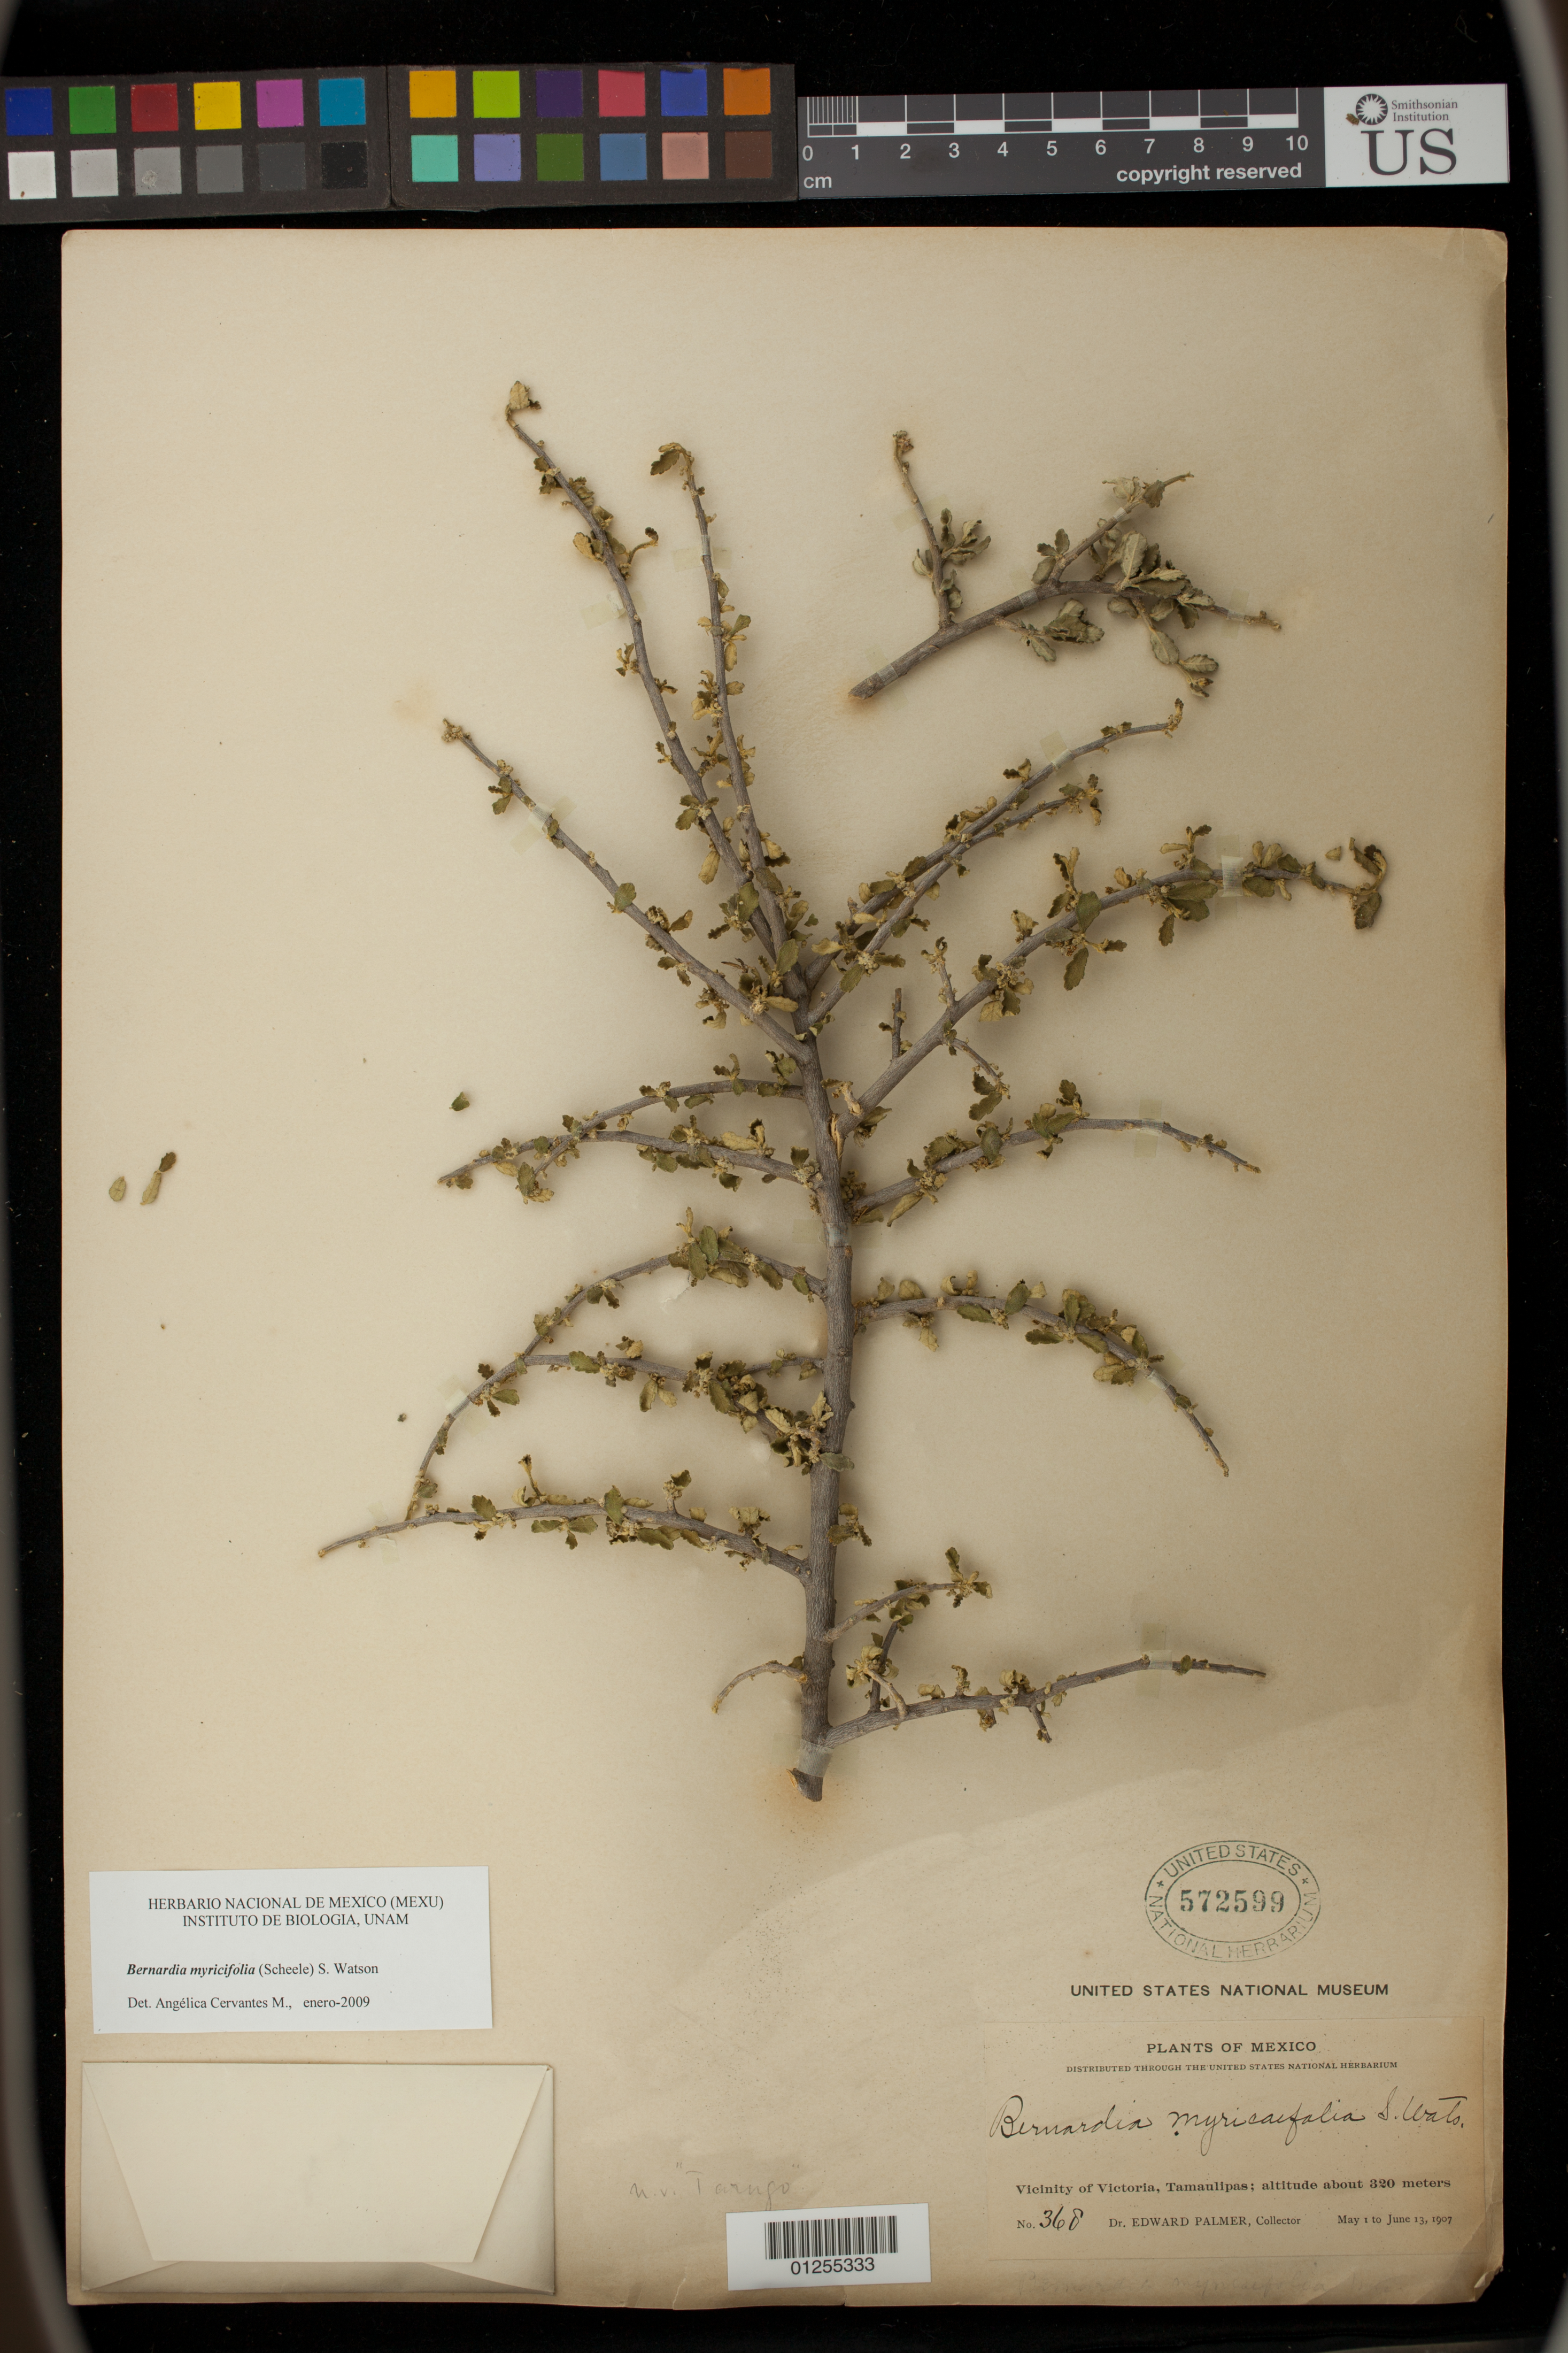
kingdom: Plantae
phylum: Tracheophyta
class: Magnoliopsida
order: Malpighiales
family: Euphorbiaceae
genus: Bernardia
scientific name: Bernardia myricifolia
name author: (Scheele) S. Watson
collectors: E. Palmer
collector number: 368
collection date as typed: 01 May 1907 to 13 Jun 1907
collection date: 1907-05-01/1907-06-13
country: Mexico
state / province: Tamaulipas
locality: Vicinity of Victoria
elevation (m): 320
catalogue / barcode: US 572599